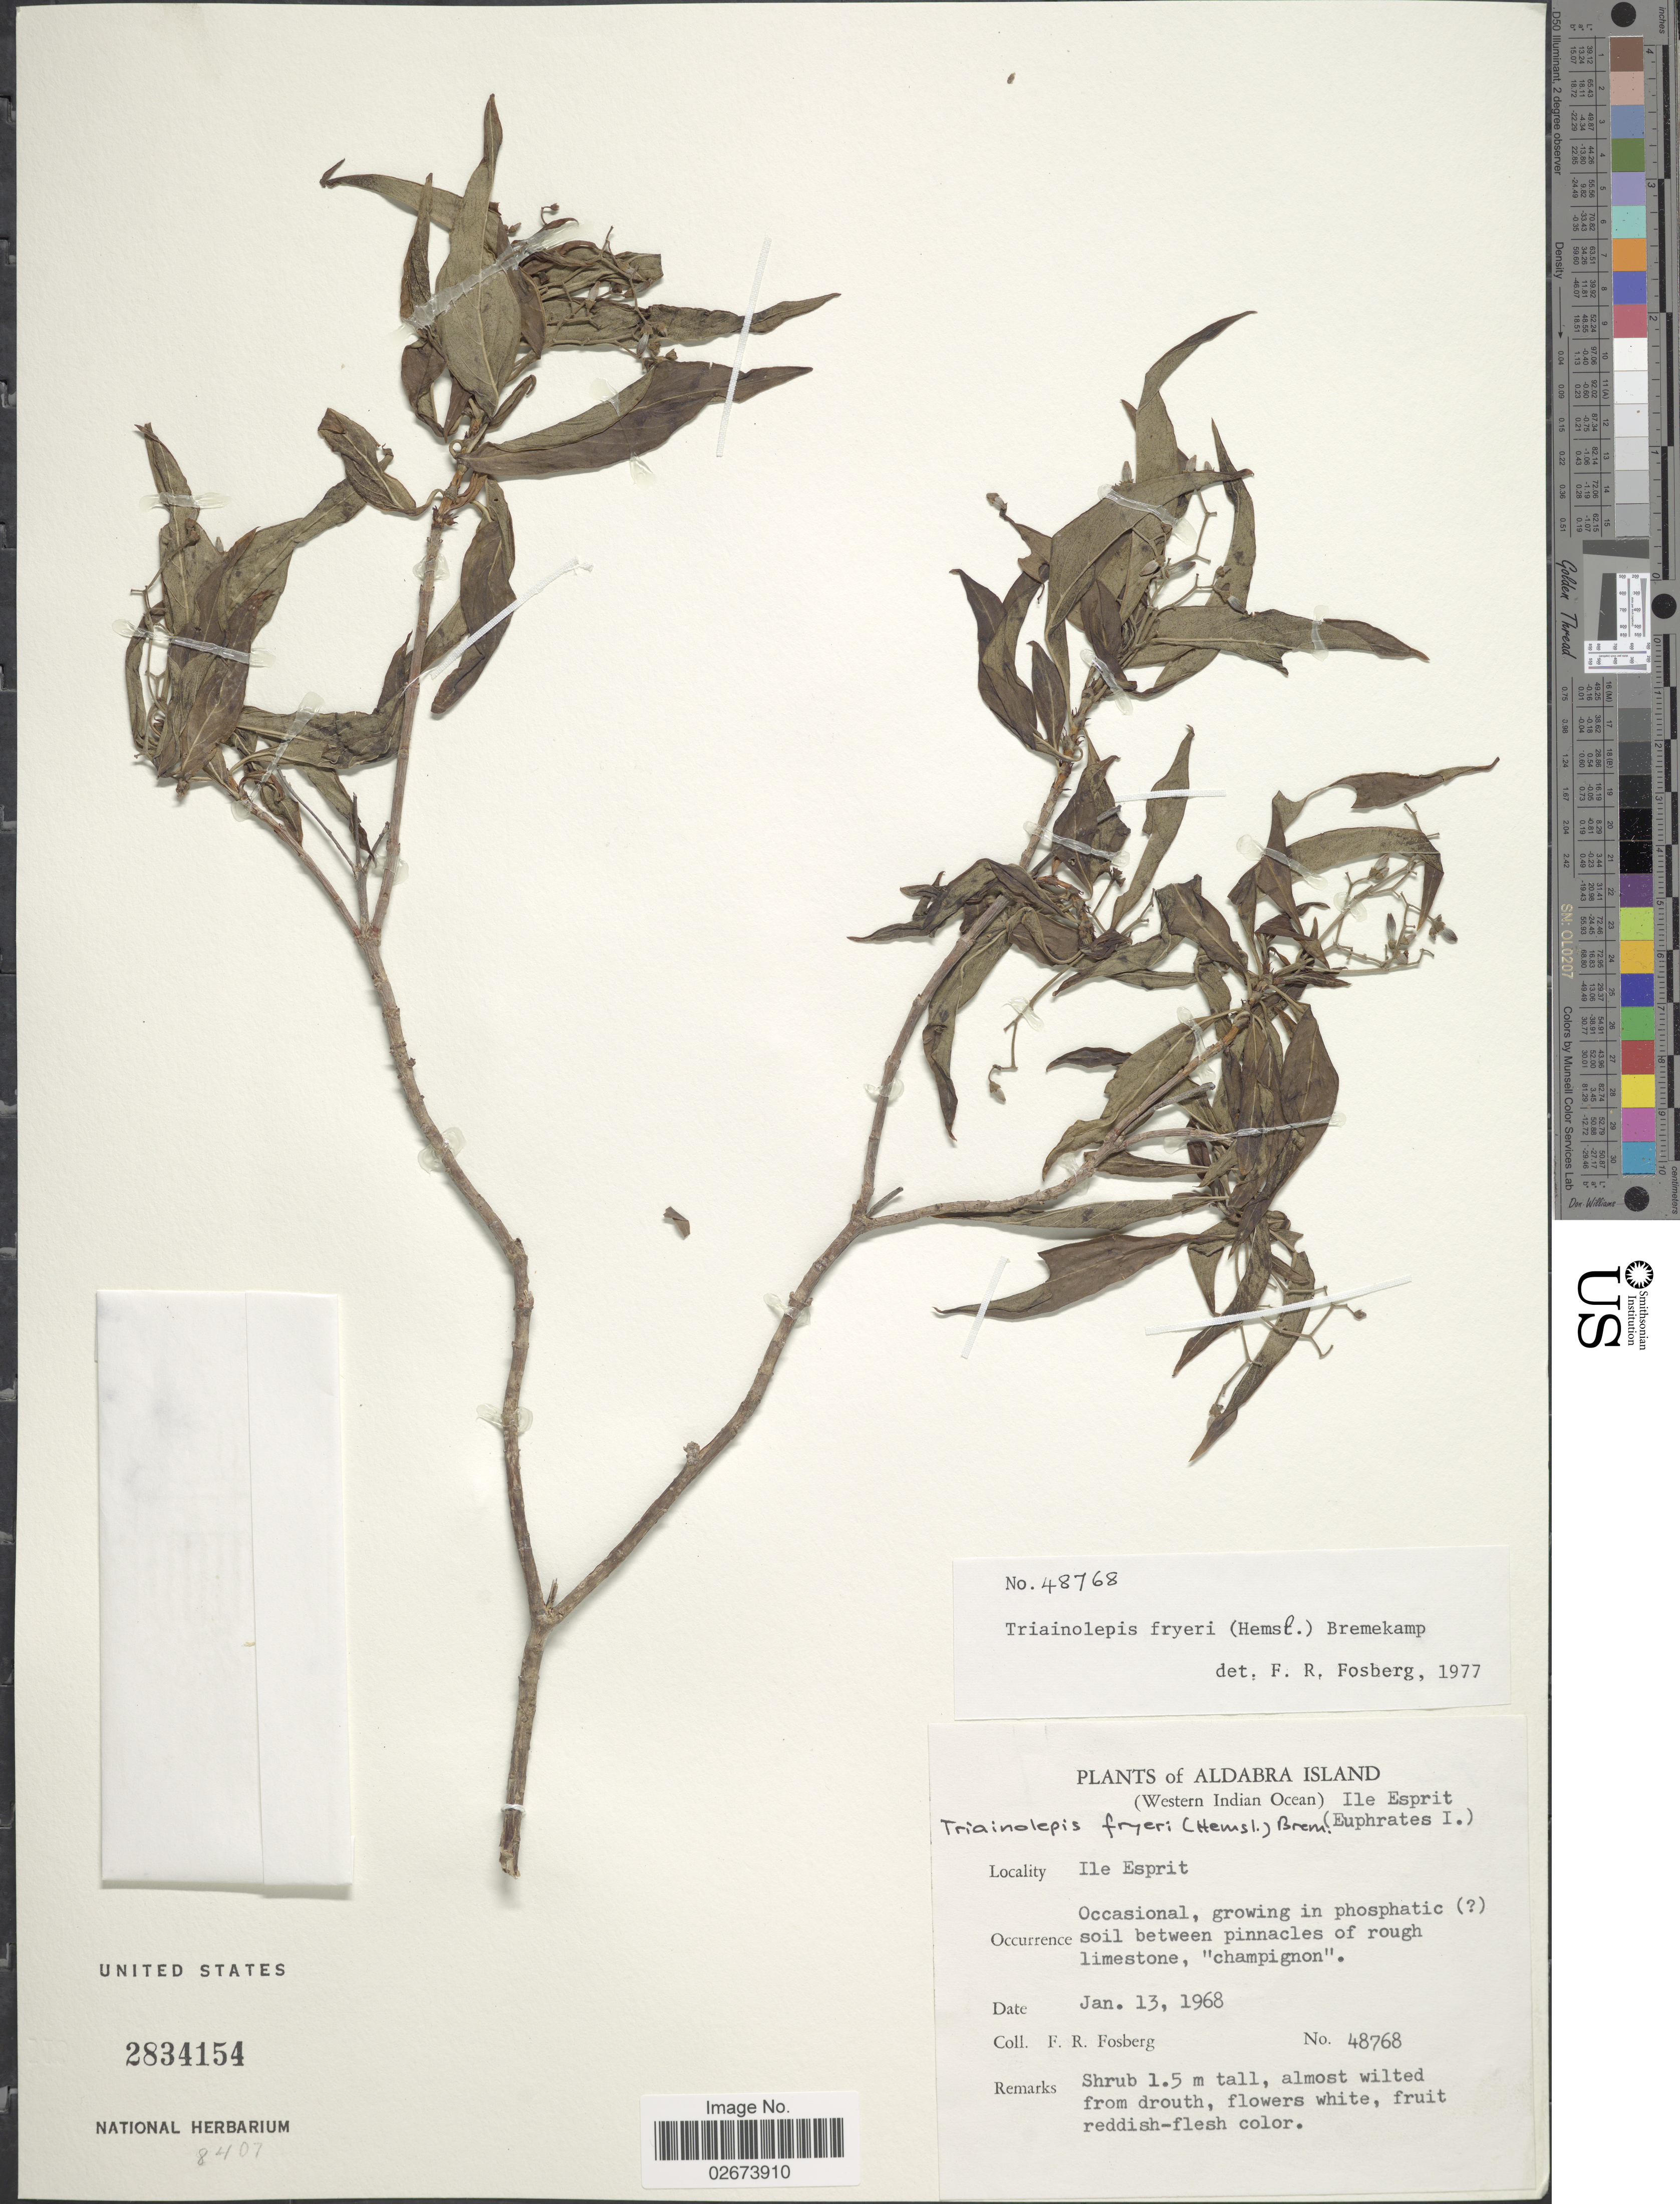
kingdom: Plantae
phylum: Tracheophyta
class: Magnoliopsida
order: Gentianales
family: Rubiaceae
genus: Triainolepis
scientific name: Triainolepis fryeri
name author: (Hemsl.) Bremek.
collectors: F. R. Fosberg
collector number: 48768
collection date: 1968-01-13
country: Seychelles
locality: Aldabra Island. (Western Indian Ocean) Ile Esprit. (Euphrates I.). Ile Esprit.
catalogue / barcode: US 2834154